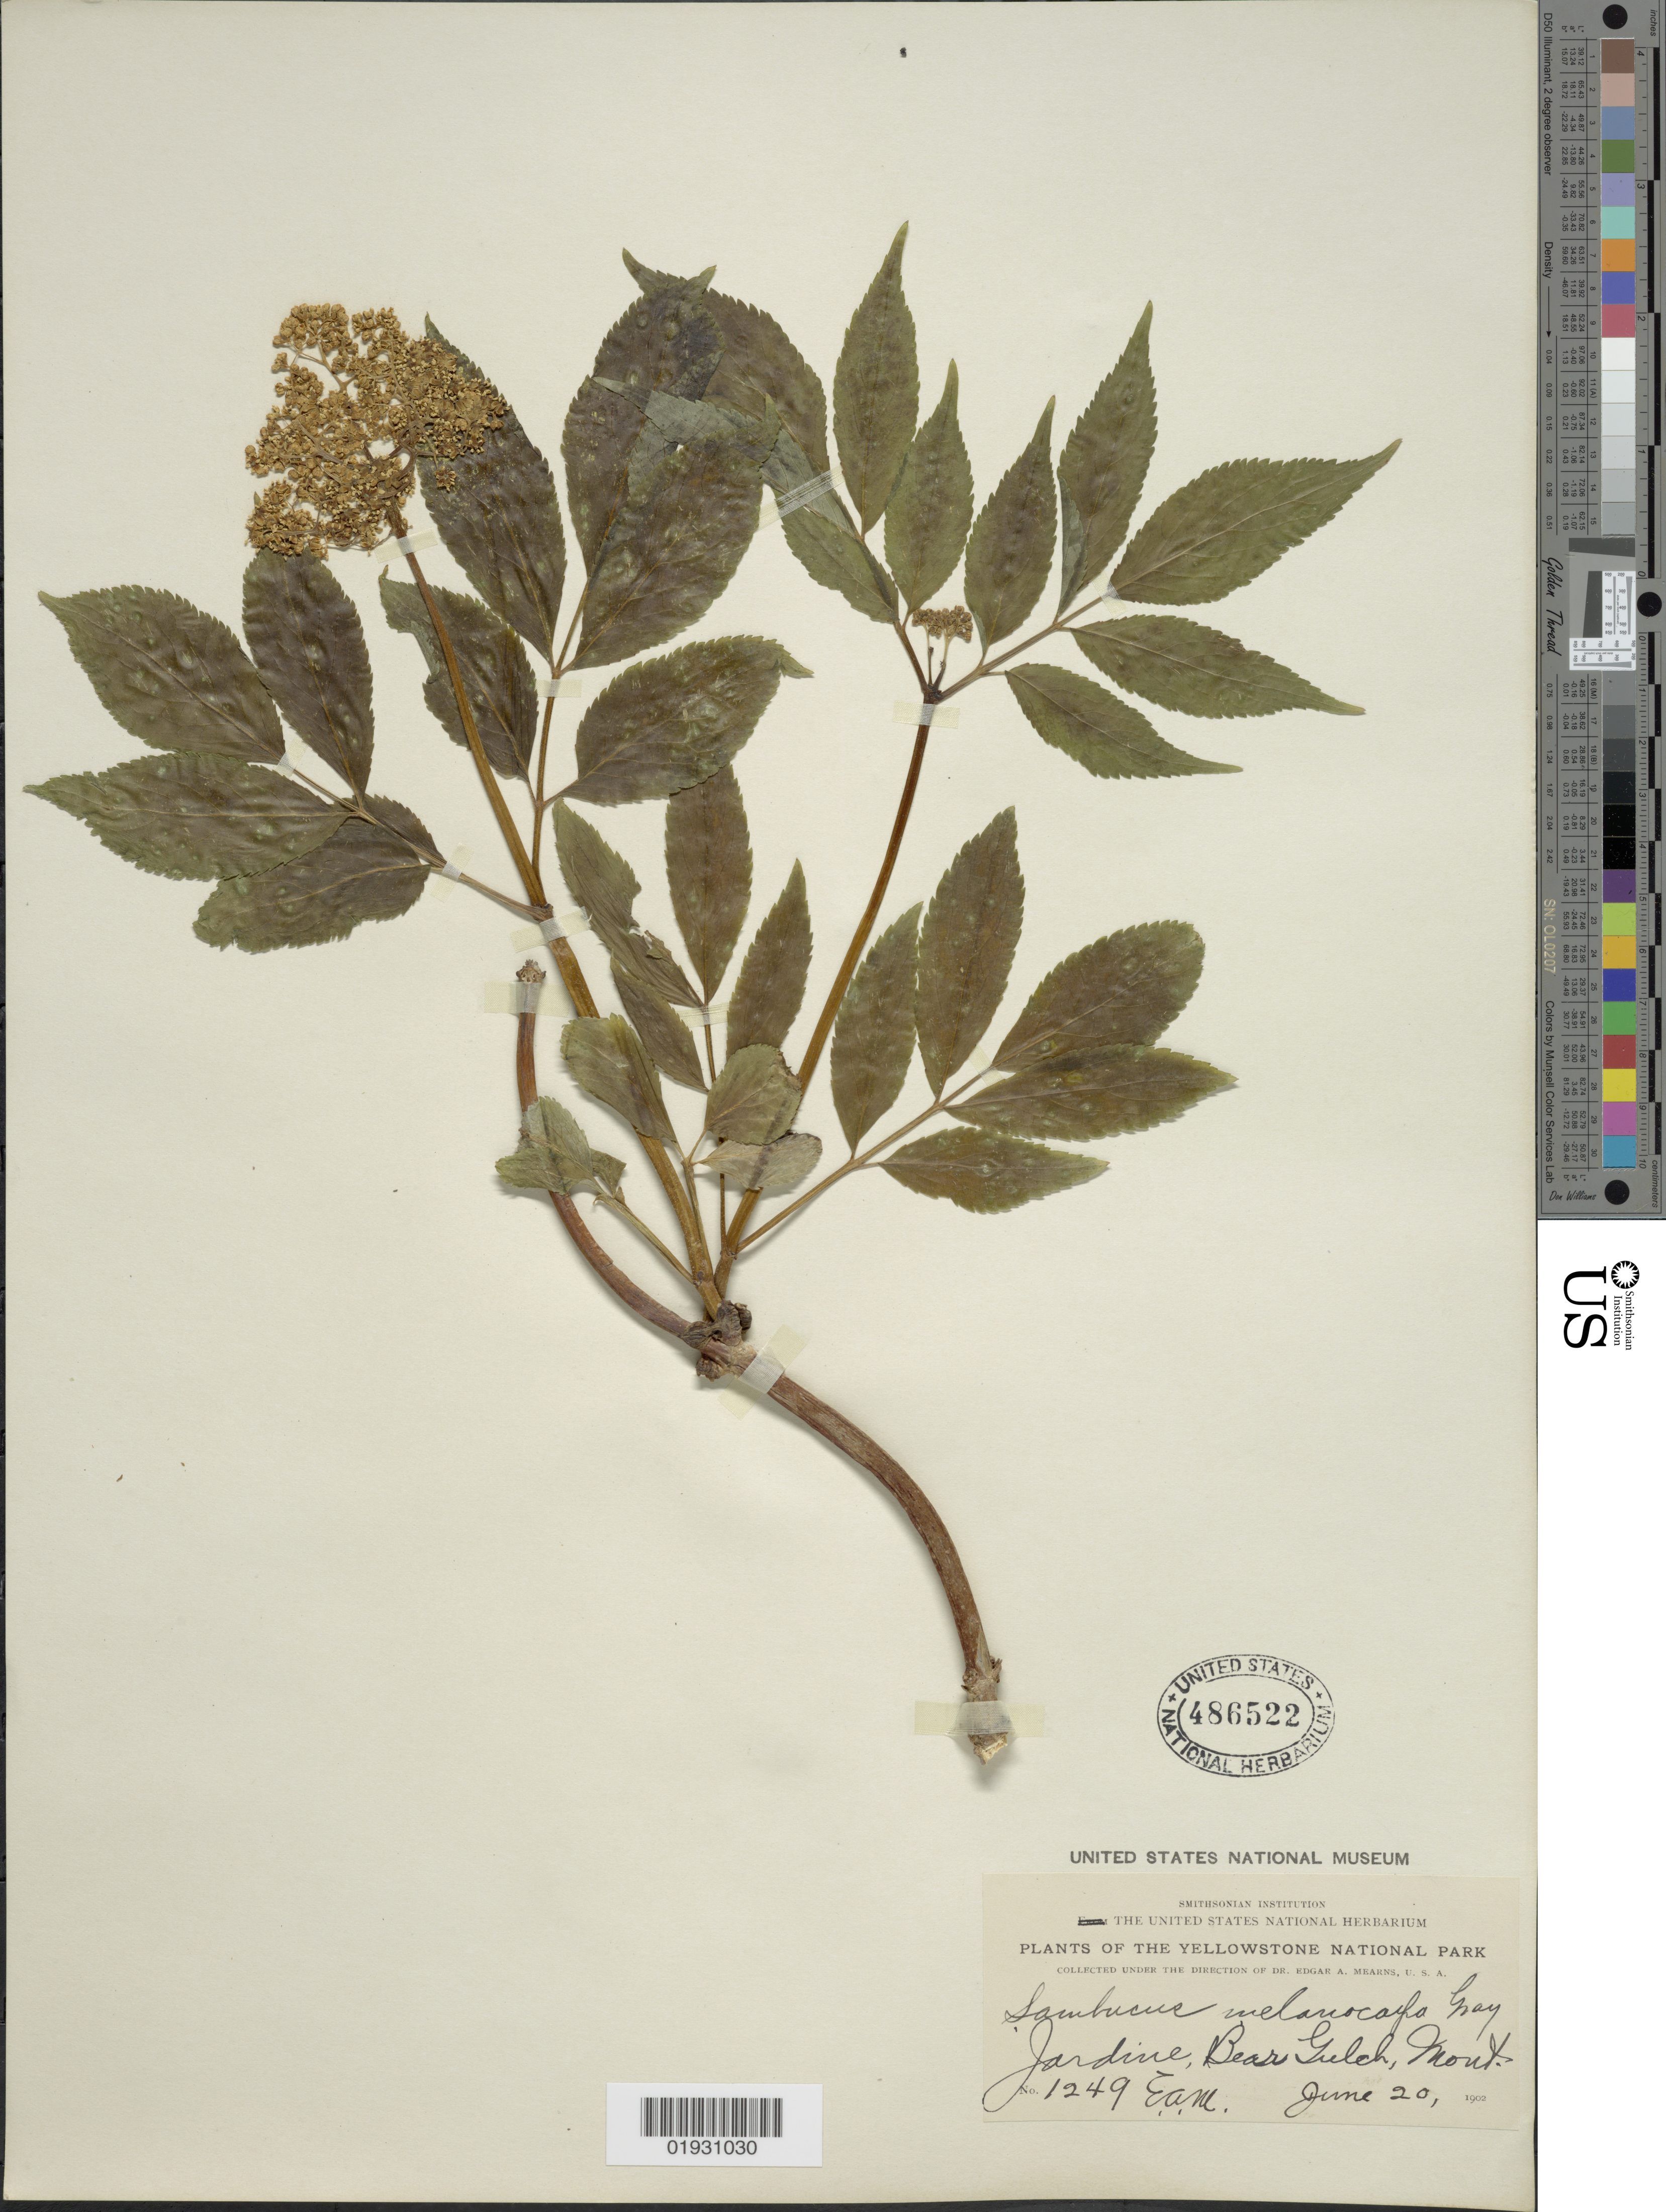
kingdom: Plantae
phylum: Tracheophyta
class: Magnoliopsida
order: Dipsacales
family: Viburnaceae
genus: Sambucus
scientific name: Sambucus melanocarpa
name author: A. Gray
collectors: E. A. Mearns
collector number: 1249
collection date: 1902-06-20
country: United States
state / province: Montana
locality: Yellowstone National Park. Jardine, Bear Gulch.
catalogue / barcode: US 486522